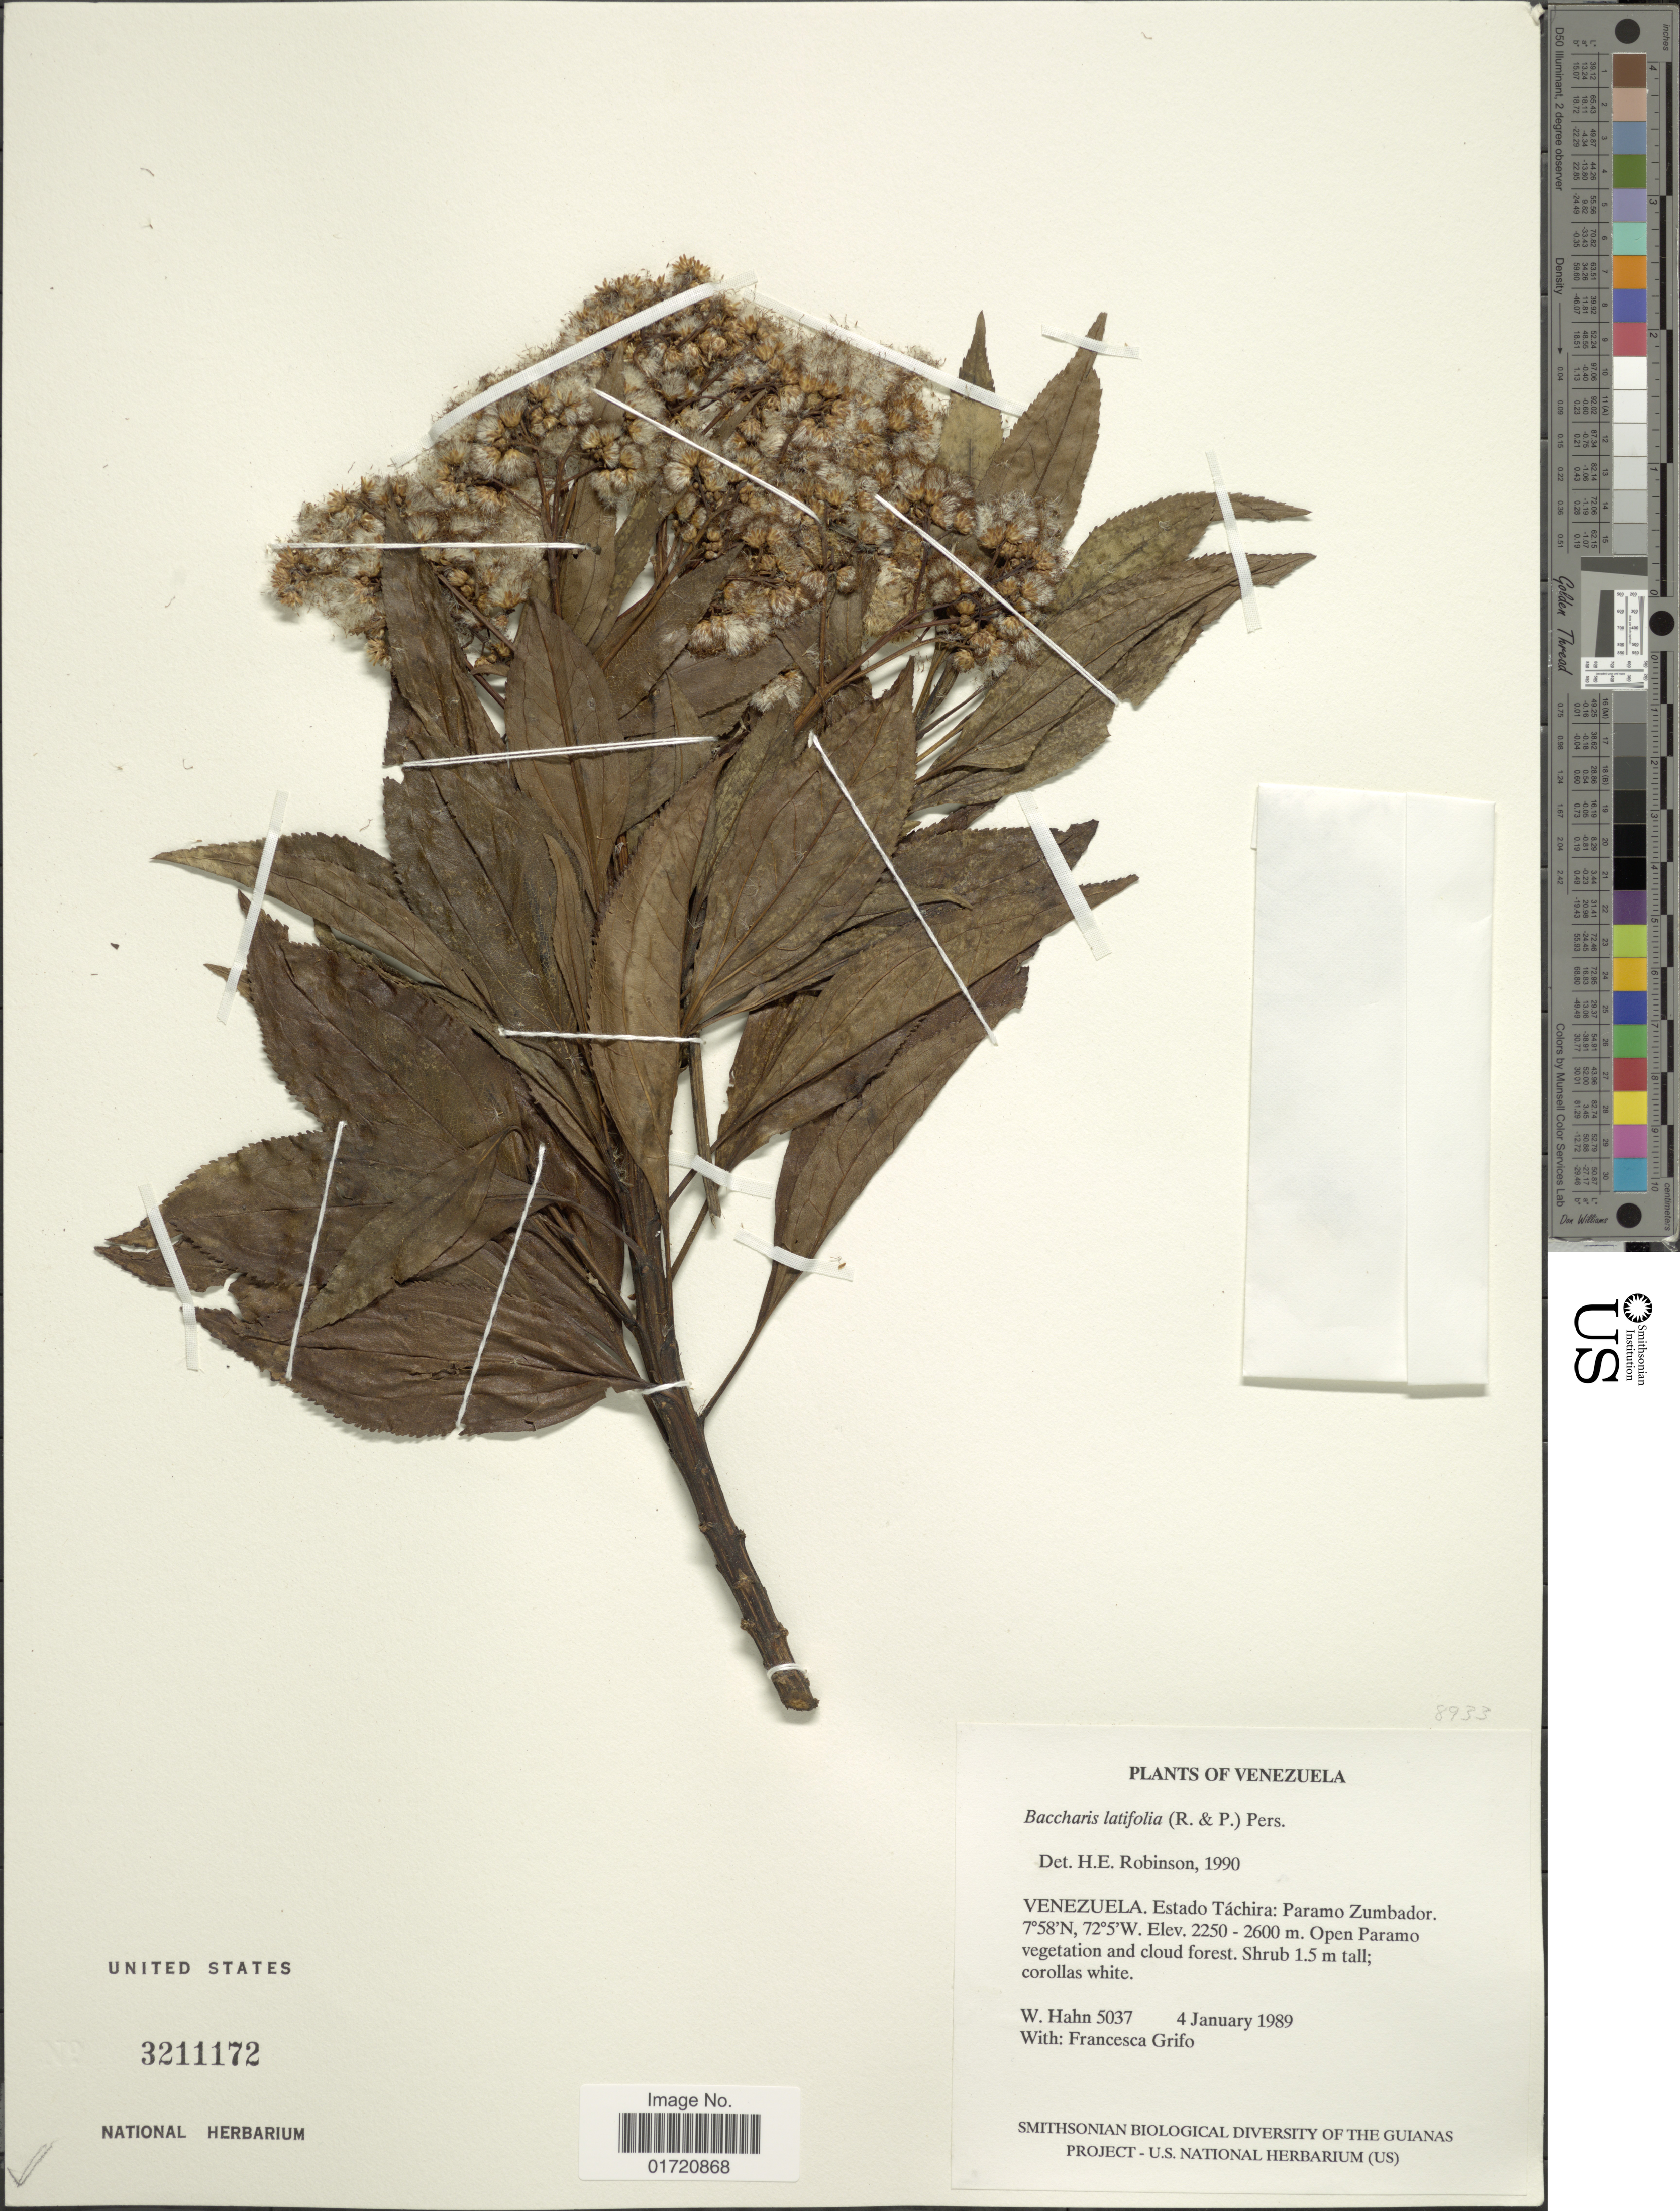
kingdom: Plantae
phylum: Tracheophyta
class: Magnoliopsida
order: Asterales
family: Asteraceae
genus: Baccharis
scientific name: Baccharis latifolia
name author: (Ruiz & Pav.) Pers.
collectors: W. Hahn & F. Grifo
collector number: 5037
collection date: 1989-01-04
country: Venezuela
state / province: Tachira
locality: Paramo Zumbador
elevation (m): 2250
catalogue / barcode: US 3211172